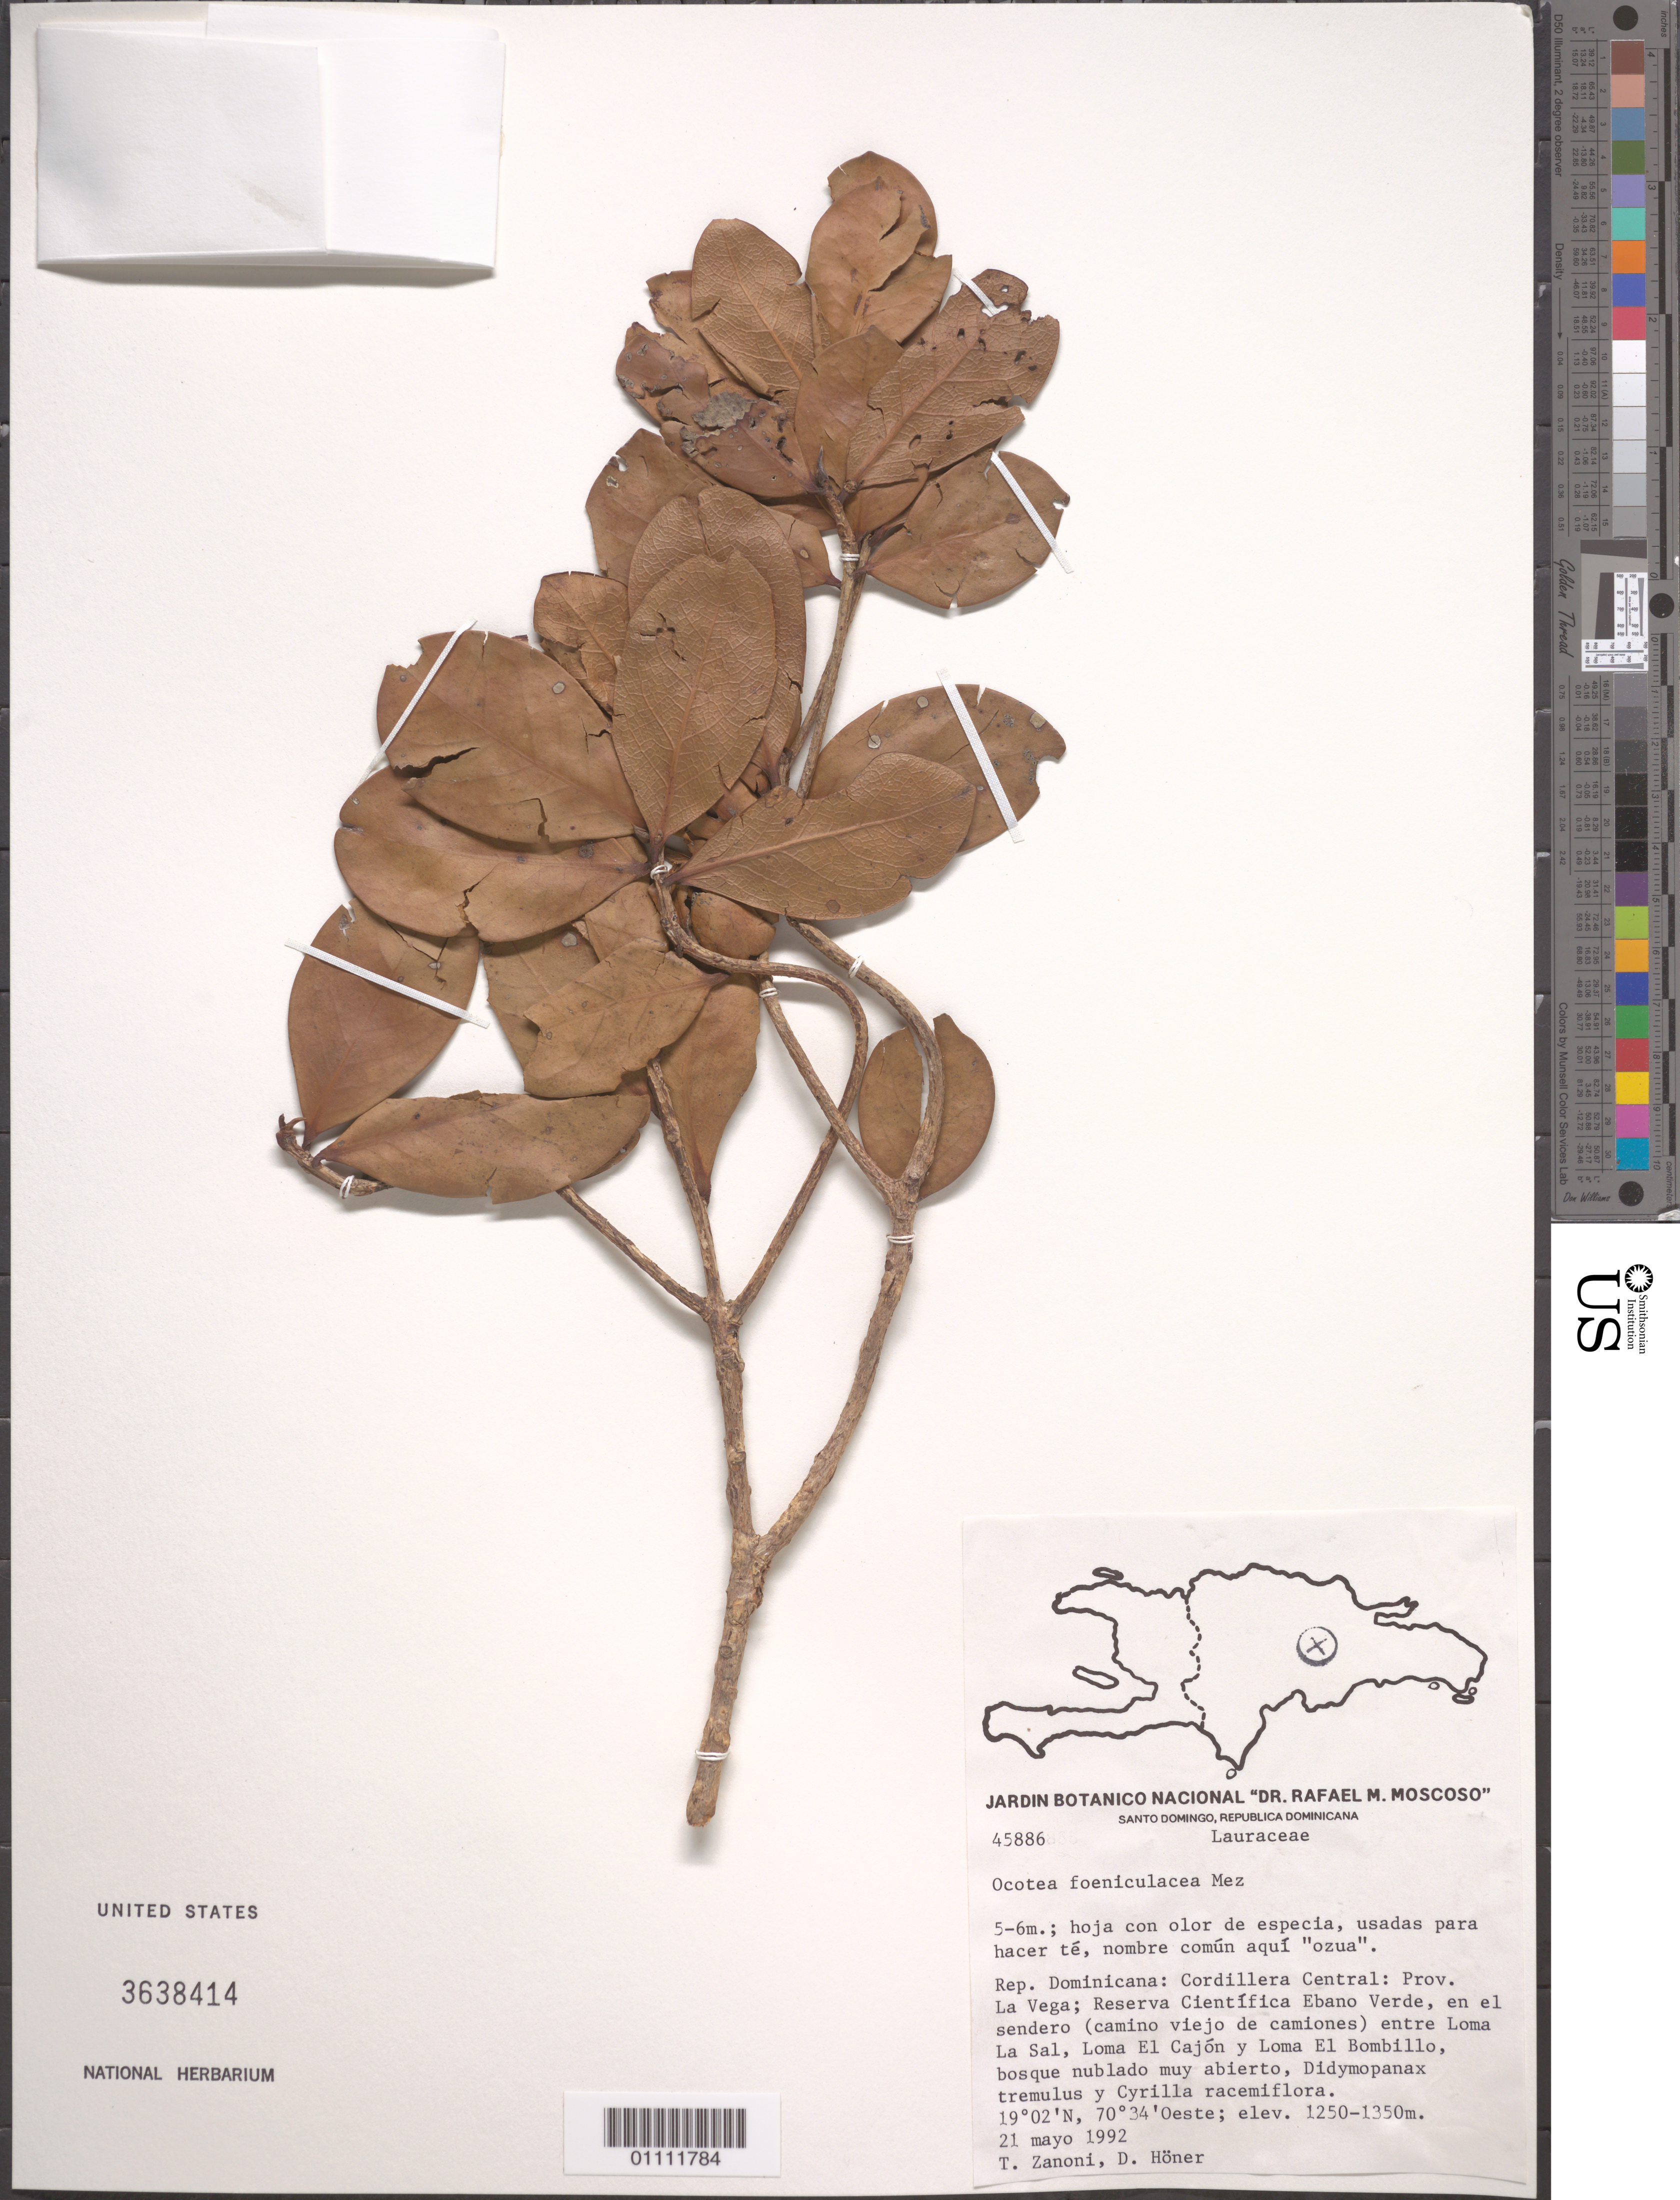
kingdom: Plantae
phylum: Tracheophyta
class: Magnoliopsida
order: Laurales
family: Lauraceae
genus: Ocotea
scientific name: Ocotea foeniculacea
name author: Mez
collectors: T. A. Zanoni & D. Höner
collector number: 45886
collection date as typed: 21 May 1992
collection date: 1992-05-21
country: Dominican Republic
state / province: La Vega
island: Hispaniola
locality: Cordillera Central, Reserva Científica Ebano Verde, en el sendero (camino viejo de camiones) entre Loma La Sal, Loma El Cajón y Loma El Bombillo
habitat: Bosque nublado muy abierto, Didymopanax tremulus y Cyrilla racemiflora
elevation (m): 1250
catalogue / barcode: US 3638414